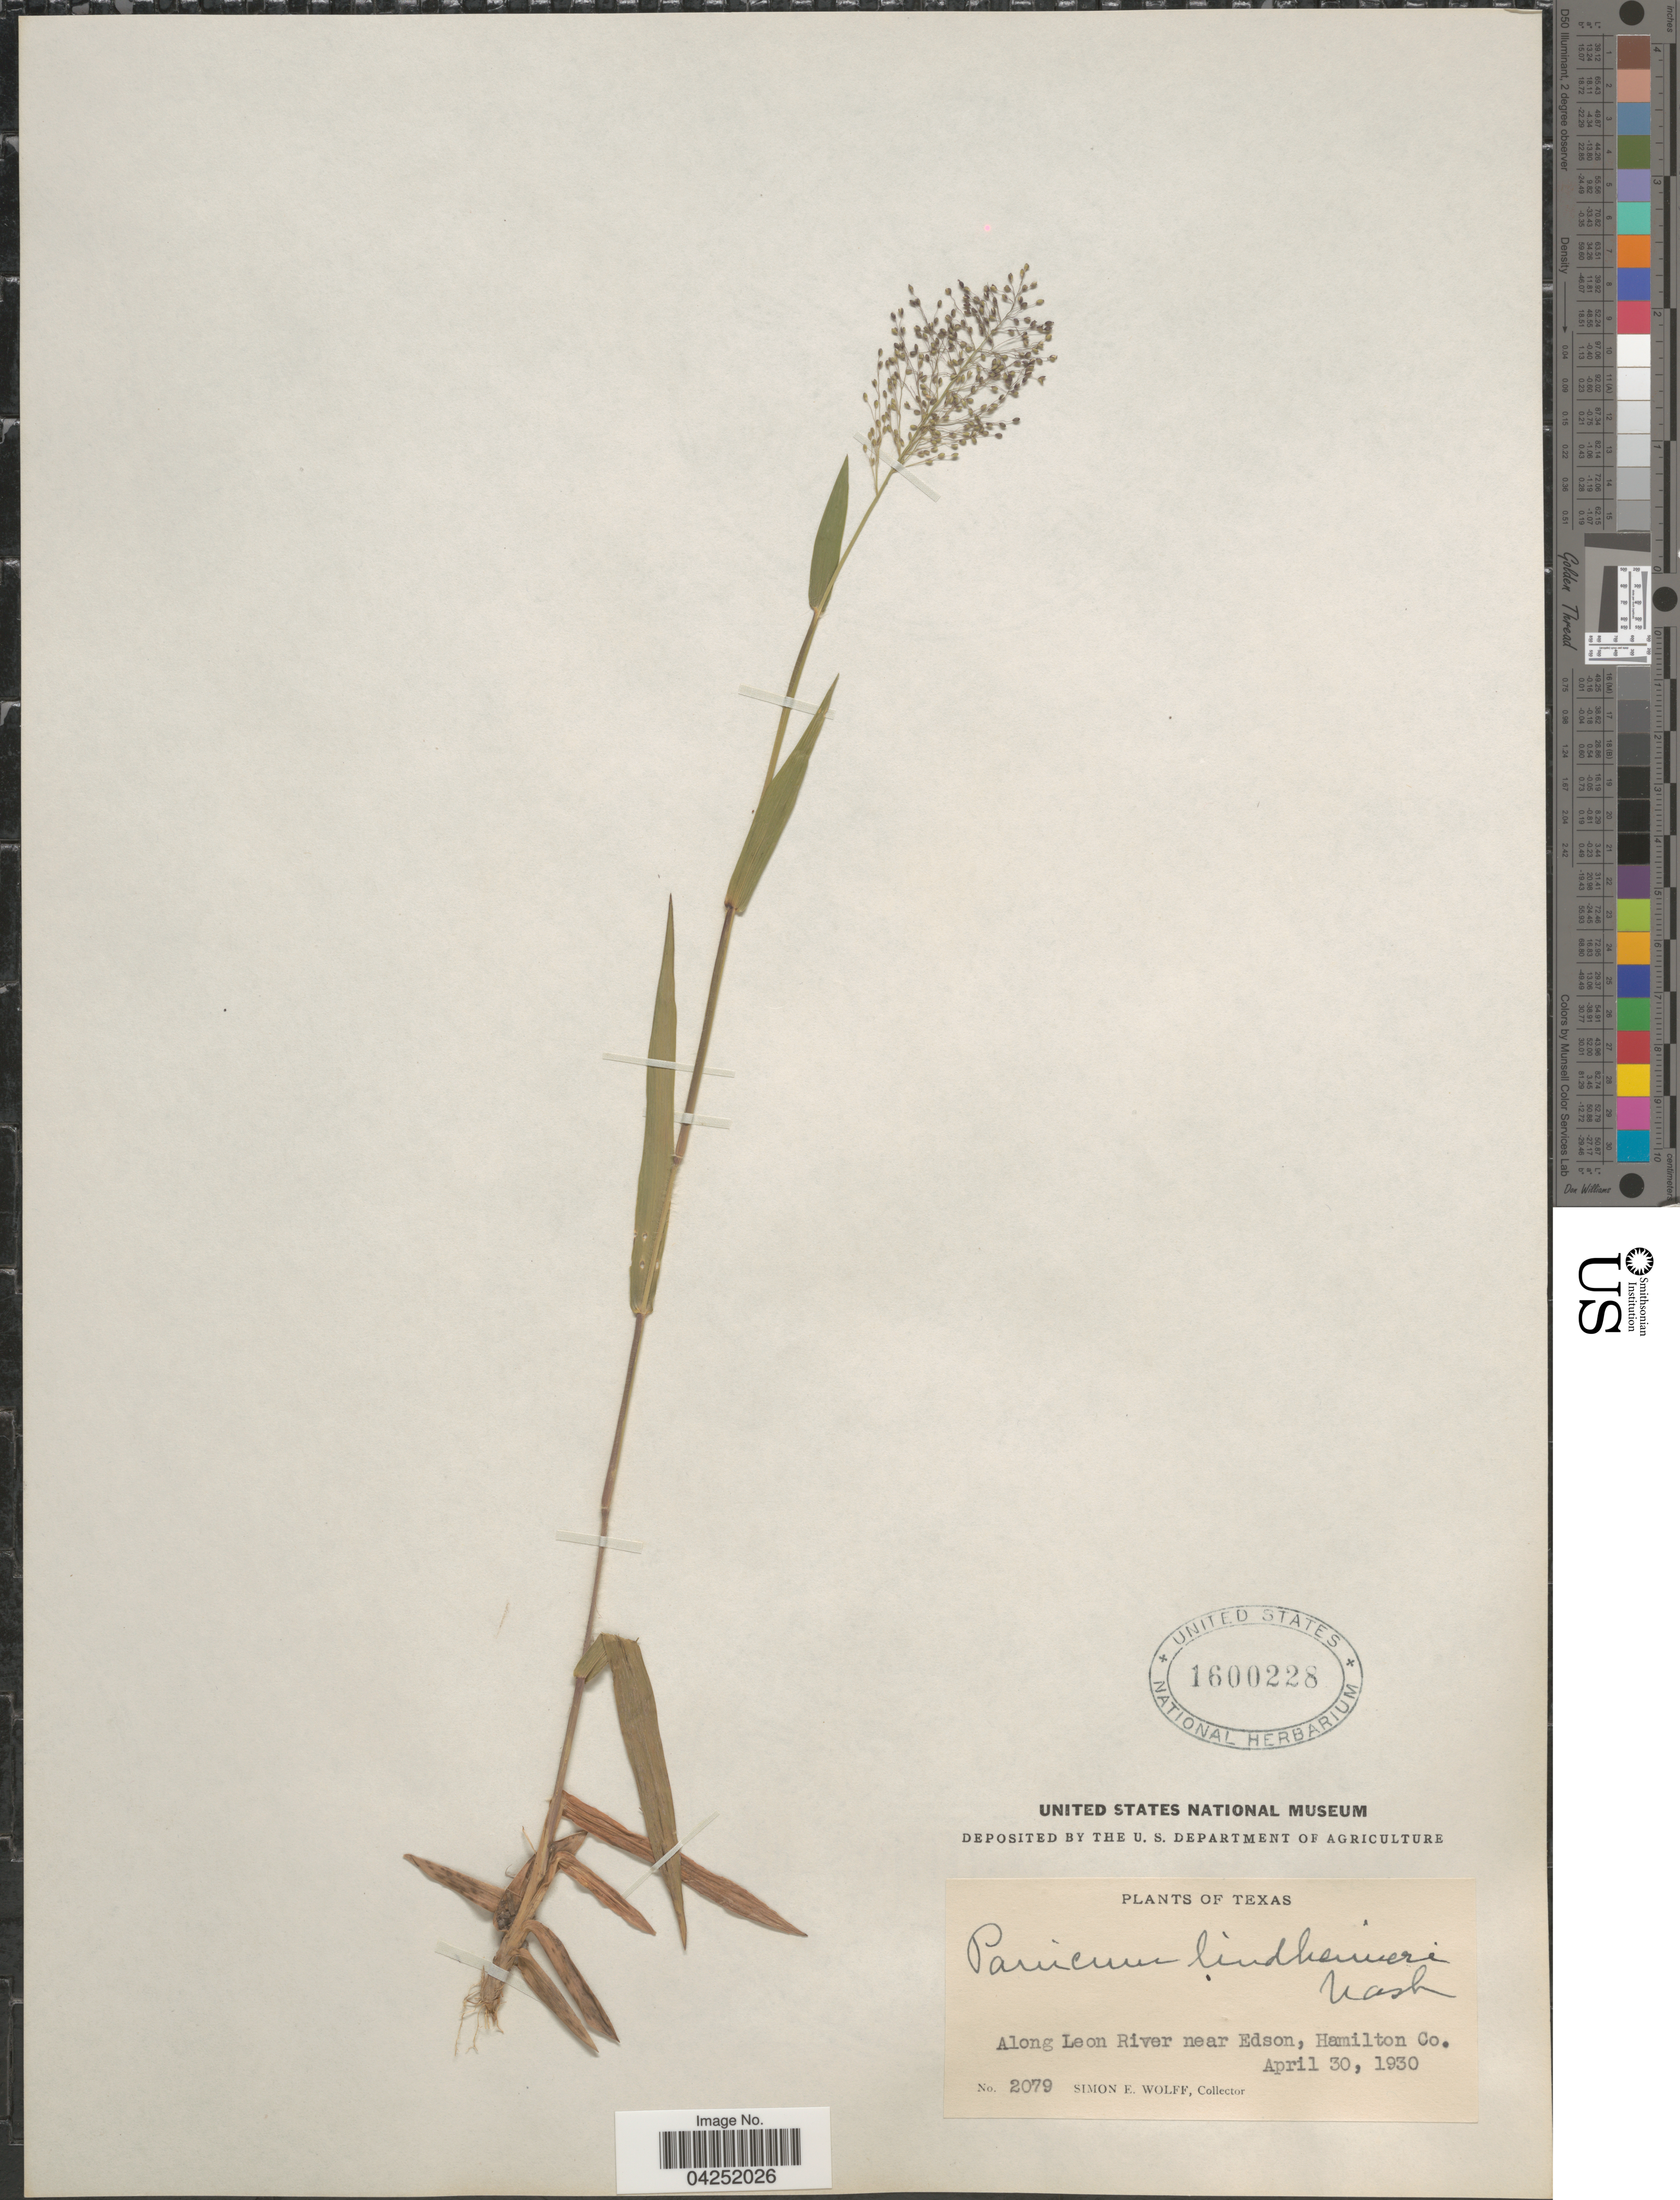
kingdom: Plantae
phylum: Tracheophyta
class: Liliopsida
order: Poales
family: Poaceae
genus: Dichanthelium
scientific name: Dichanthelium acuminatum var. lindheimeri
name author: (Nash) Gould & C.A. Clark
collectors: S. E. Wolff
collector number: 2079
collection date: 1930-04-30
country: United States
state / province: Texas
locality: Along Leon River near Edson, Hamilton Co.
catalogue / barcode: US 1600228